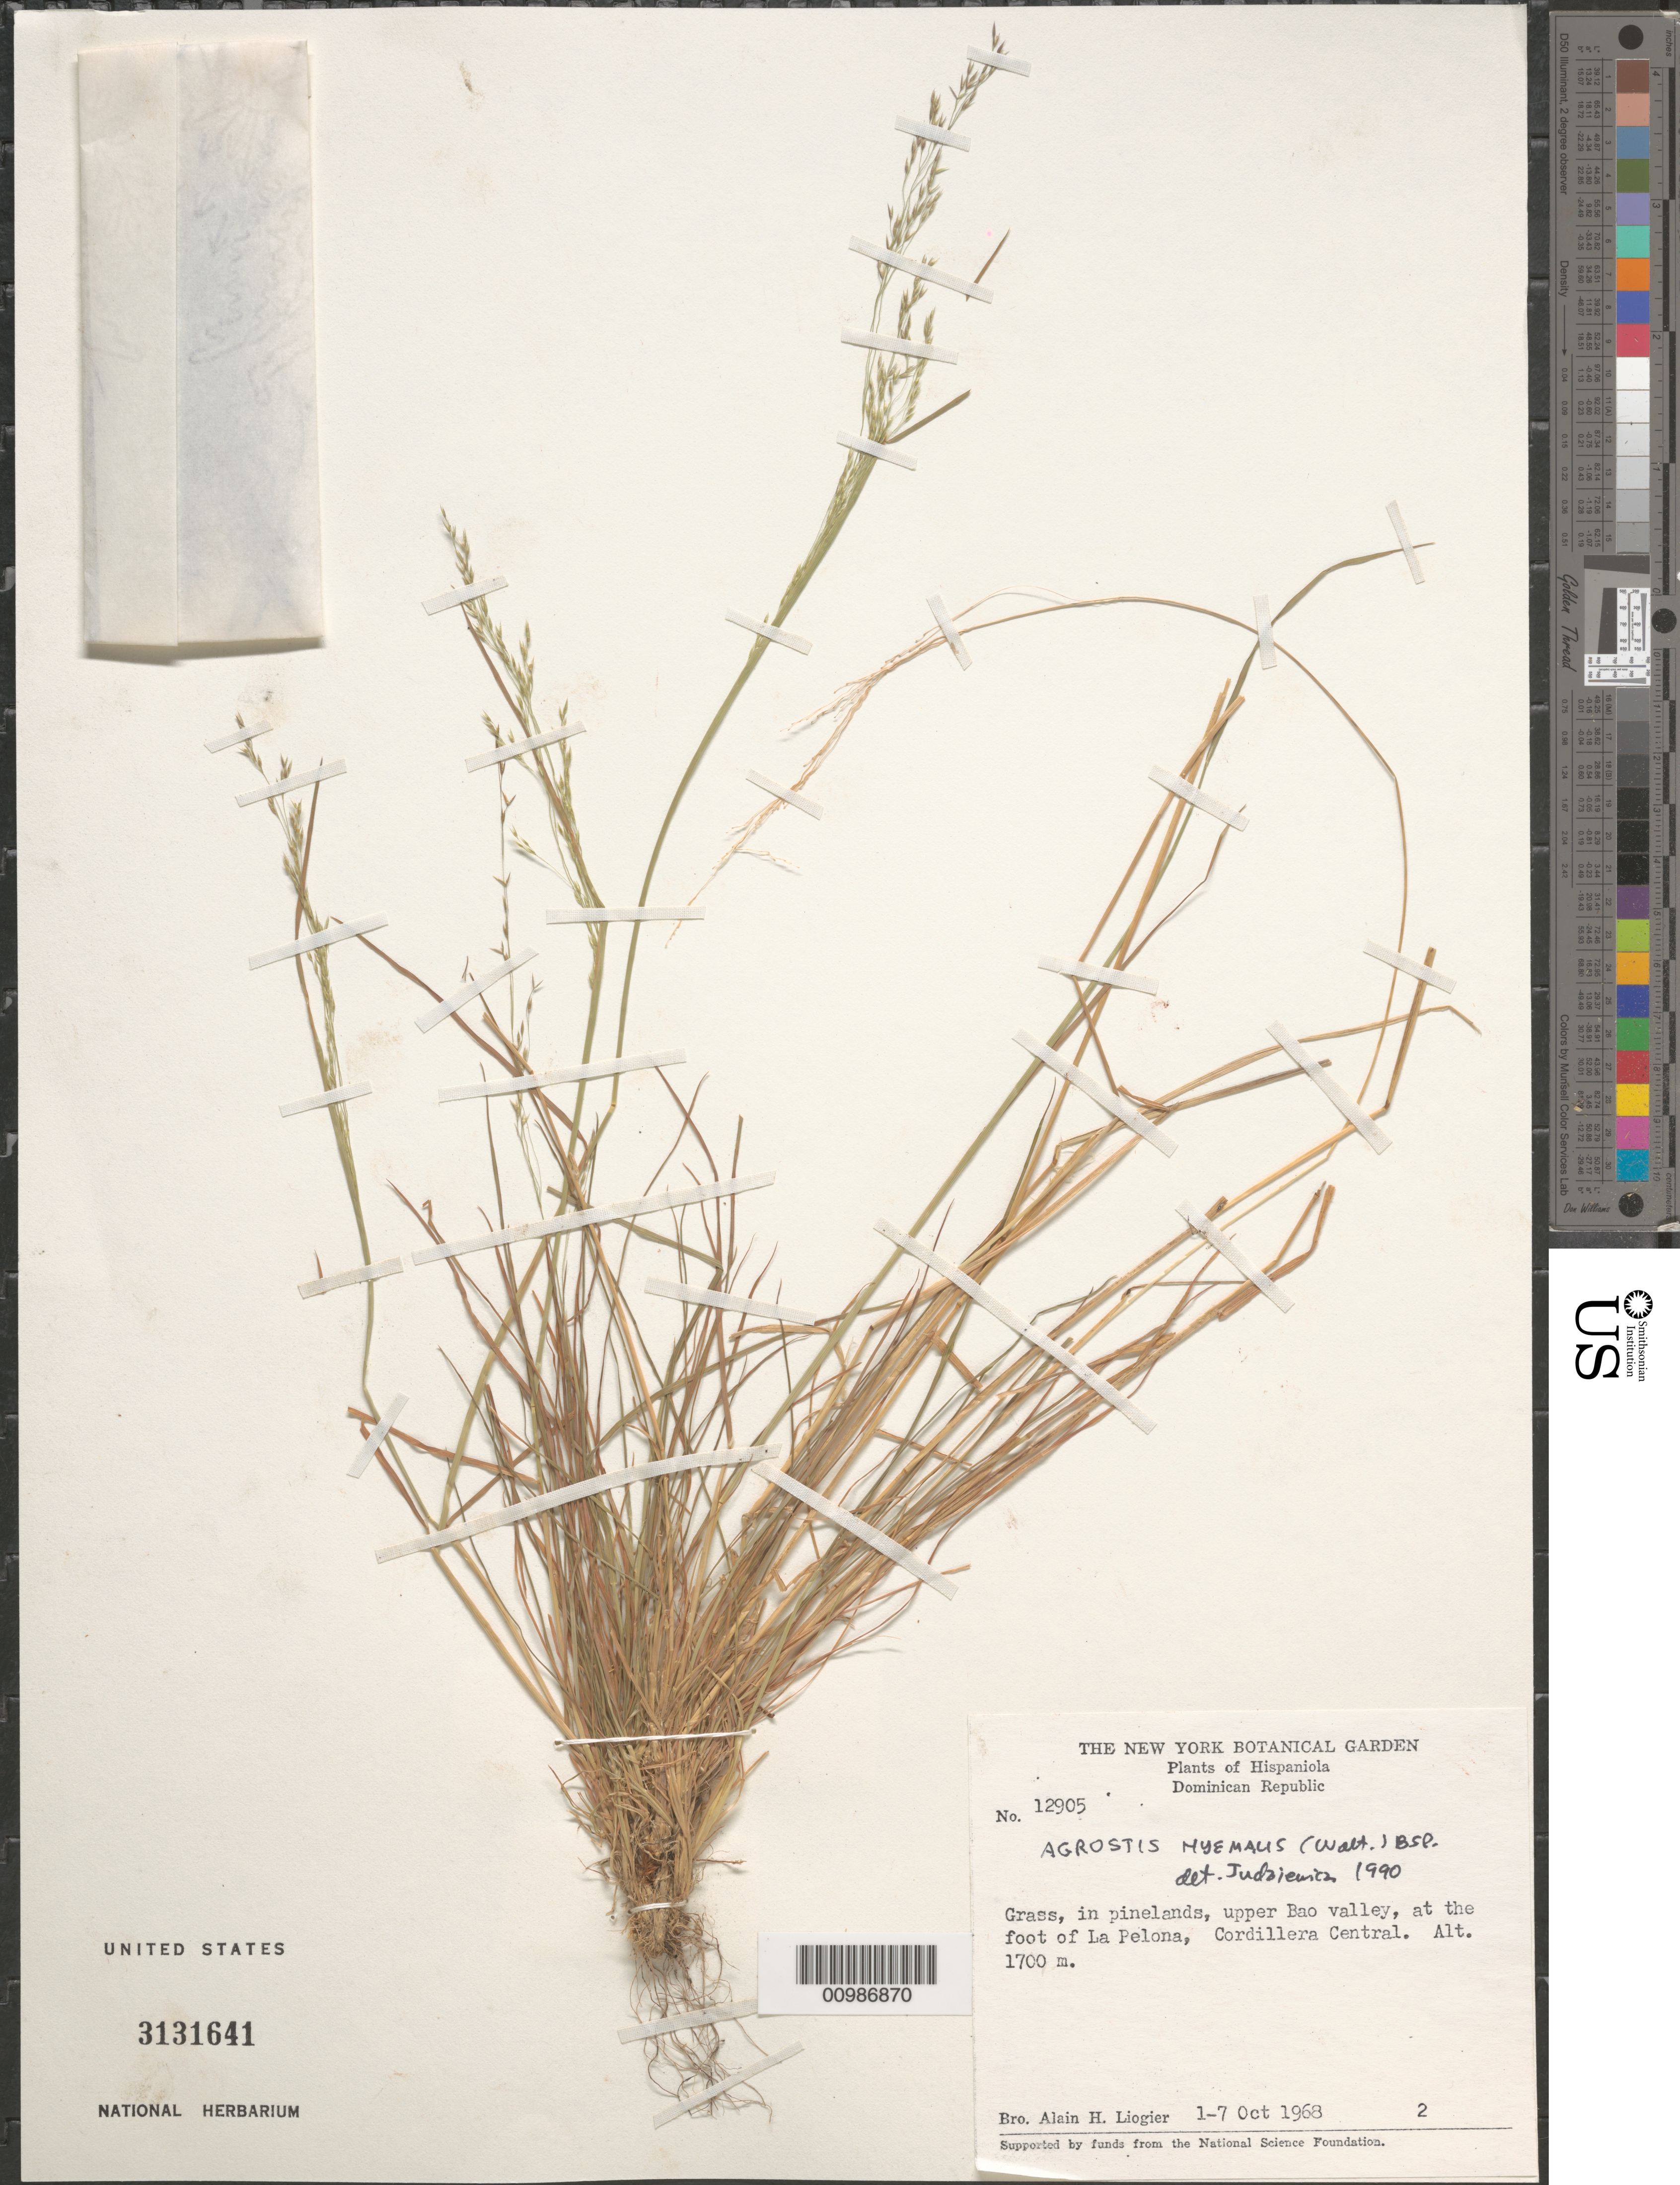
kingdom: Plantae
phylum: Tracheophyta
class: Liliopsida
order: Poales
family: Poaceae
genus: Agrostis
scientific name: Agrostis hyemalis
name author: (Walter) Britton et al.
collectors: A. H. Liogier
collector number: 12905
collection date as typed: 01 Oct 1968 to07 Oct 1968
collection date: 1968-10-01/1968-10-07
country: Dominican Republic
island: Hispaniola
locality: Upper Bao Valley, at the foot of La Pelona, Cordillera Central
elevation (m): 1700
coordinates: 0 N, 0 E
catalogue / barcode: US 3131641